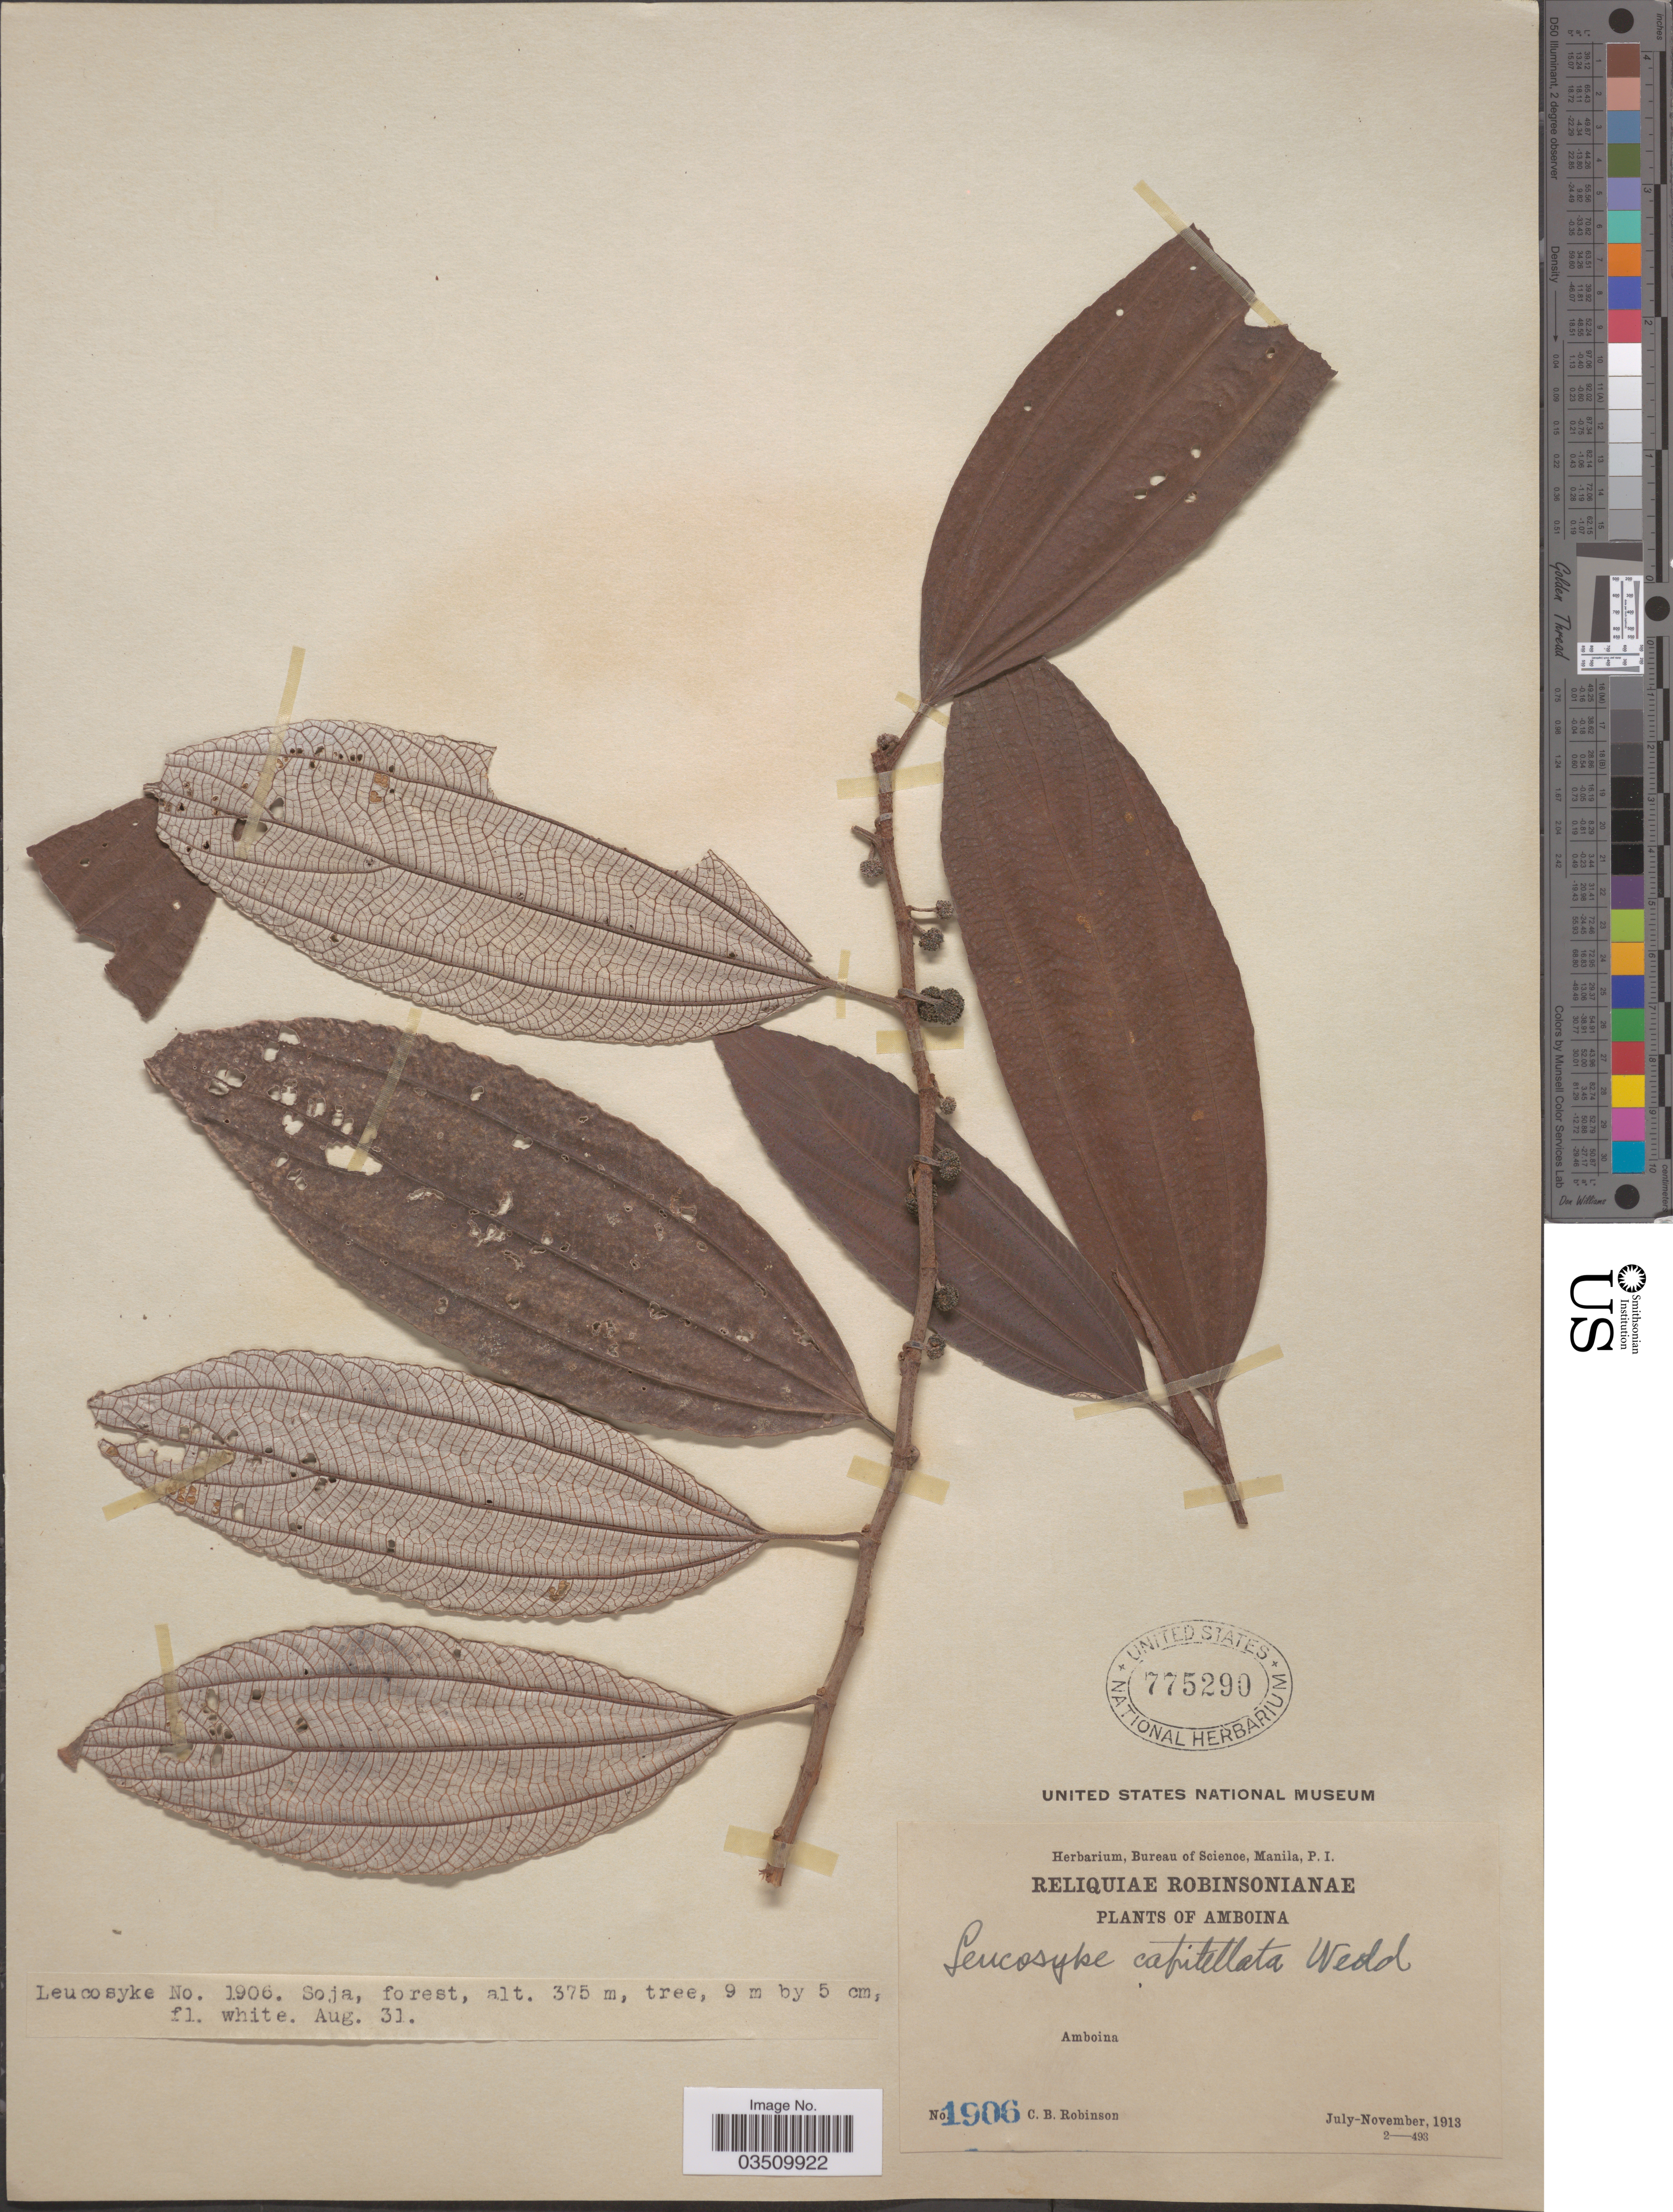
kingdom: Plantae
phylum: Tracheophyta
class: Magnoliopsida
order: Rosales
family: Urticaceae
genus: Leucosyke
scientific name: Leucosyke capitellata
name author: (Poir.) Wedd.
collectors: C. Robinson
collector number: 1906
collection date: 1913-08-31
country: Indonesia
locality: Amboina. Soja, forest.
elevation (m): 375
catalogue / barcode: US 775290